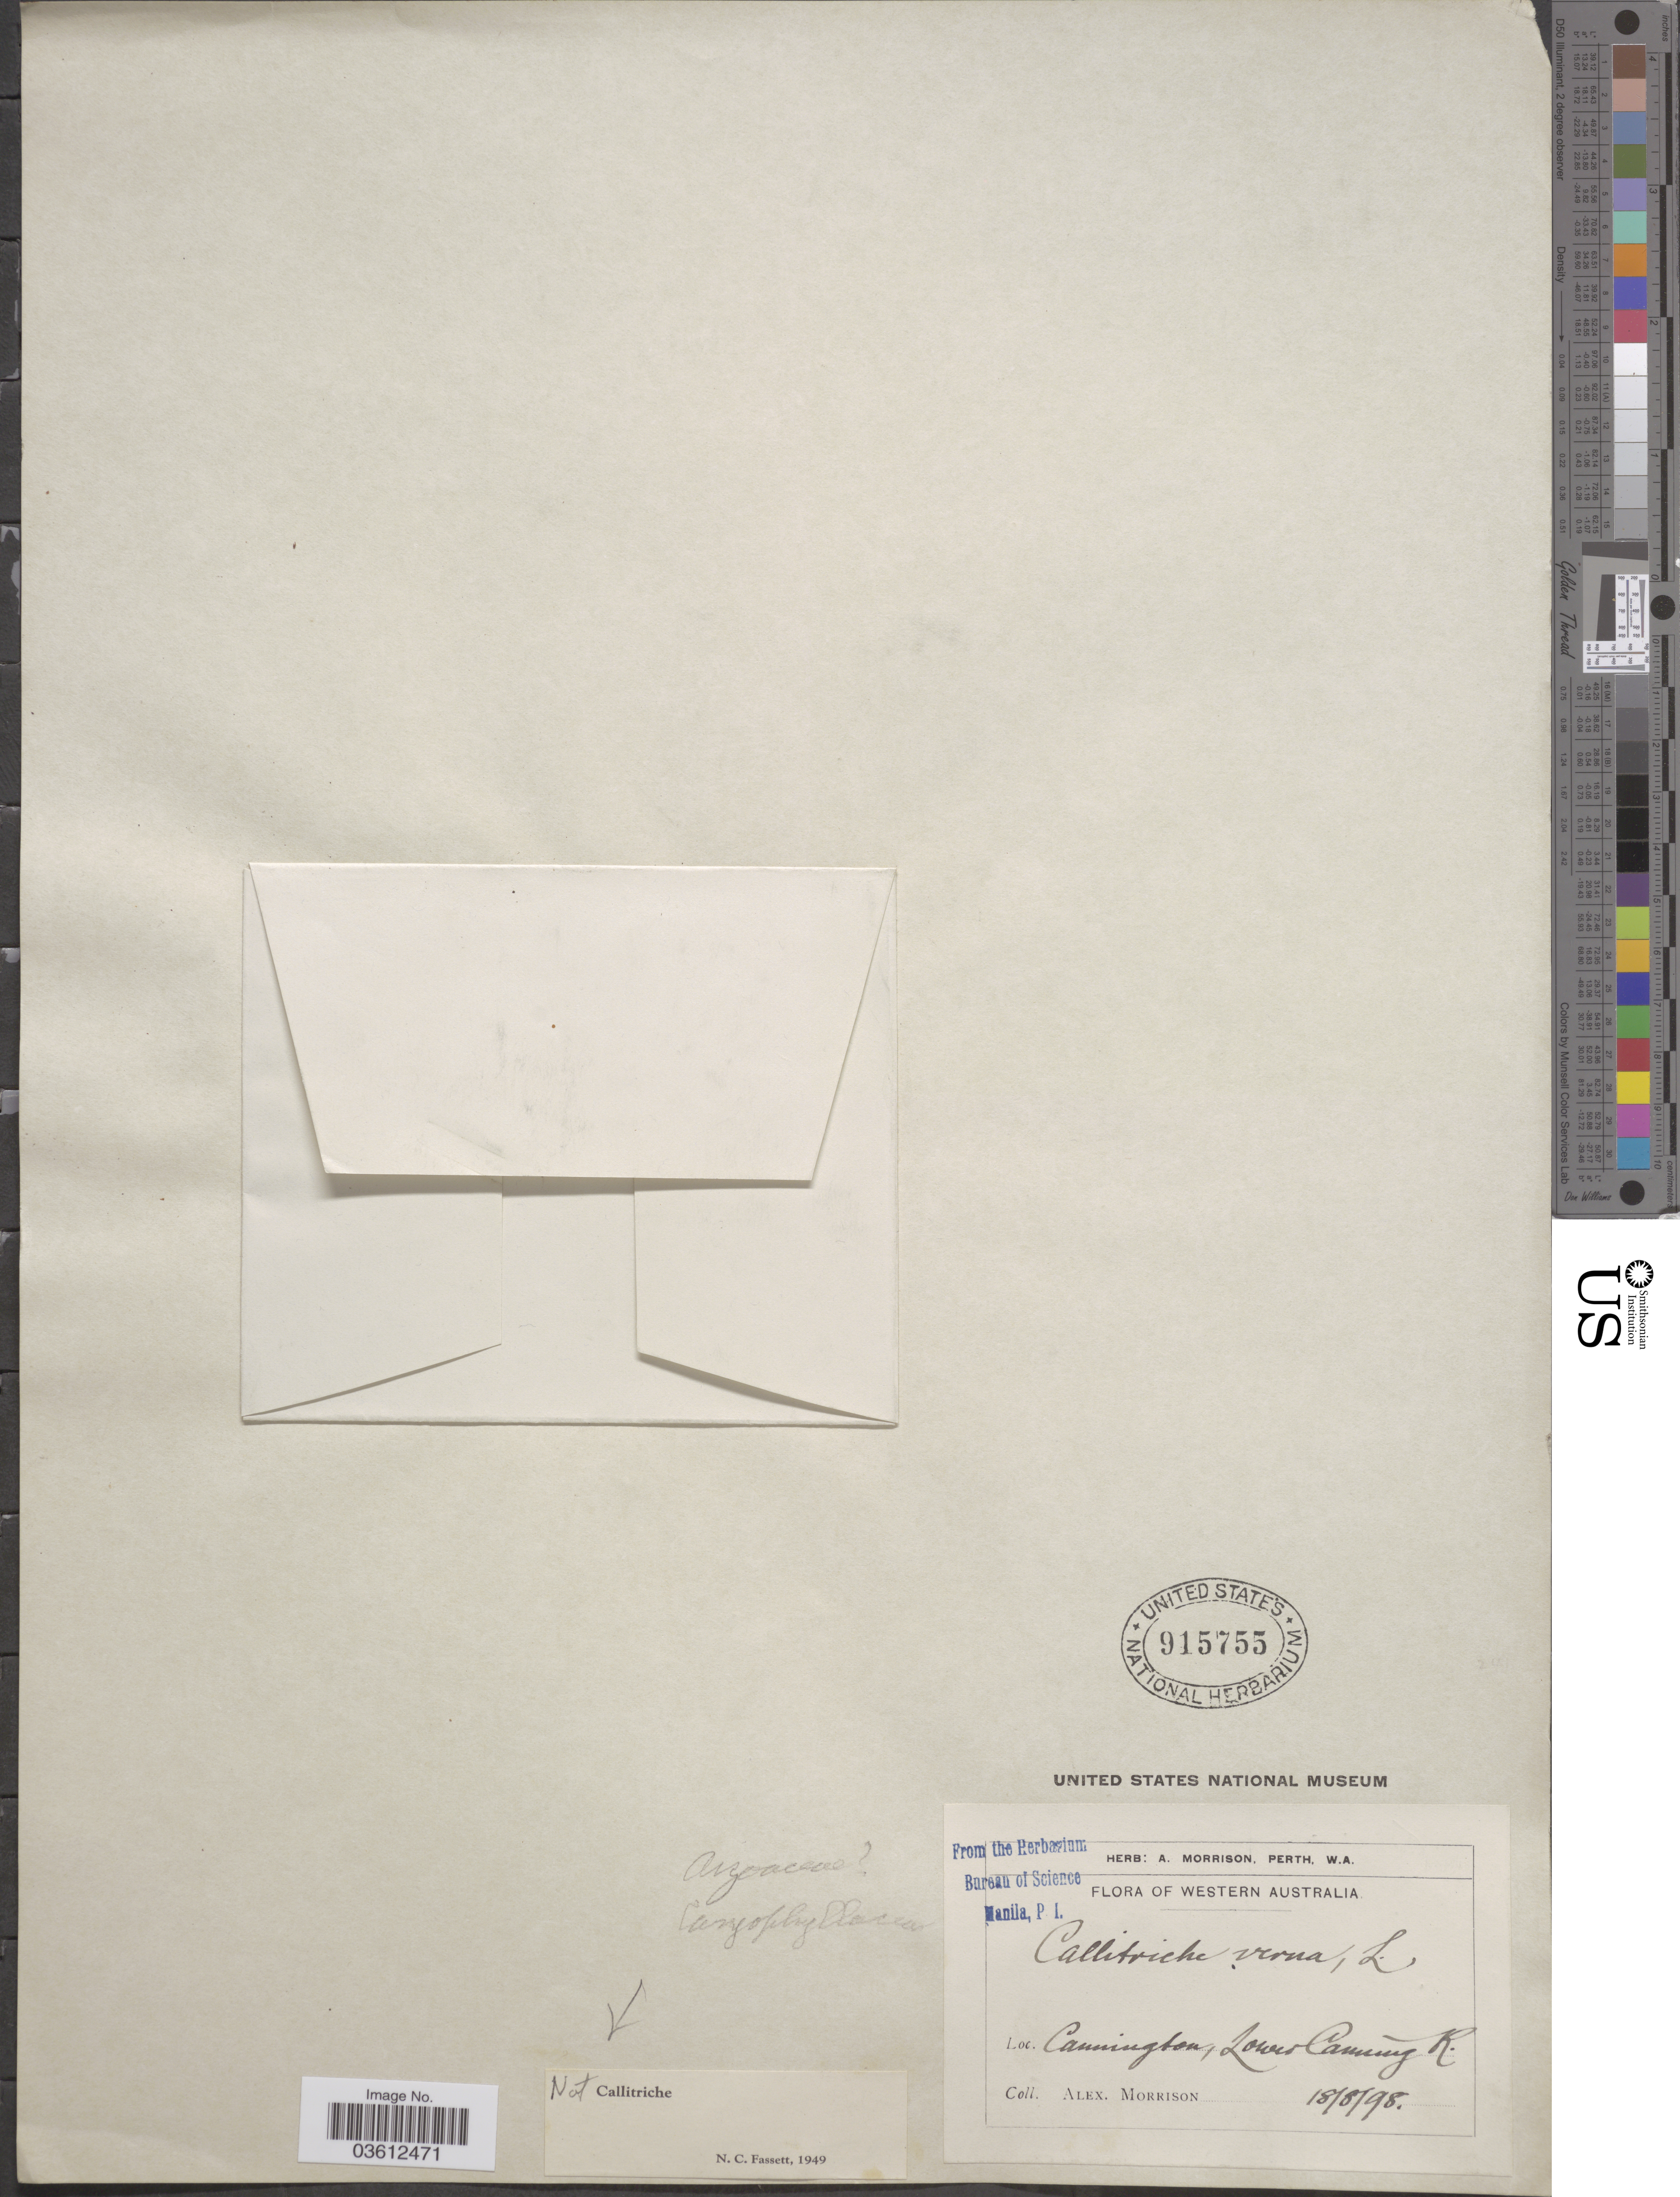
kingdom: Plantae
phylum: Tracheophyta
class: Magnoliopsida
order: Saxifragales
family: Crassulaceae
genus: Crassula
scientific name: Crassula natans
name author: Thunb.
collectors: A. Morrison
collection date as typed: Transcribed d/m/y: 18/8/98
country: Australia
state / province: Western Australia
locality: Cannington, Lower Canning R.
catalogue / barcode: US 915755